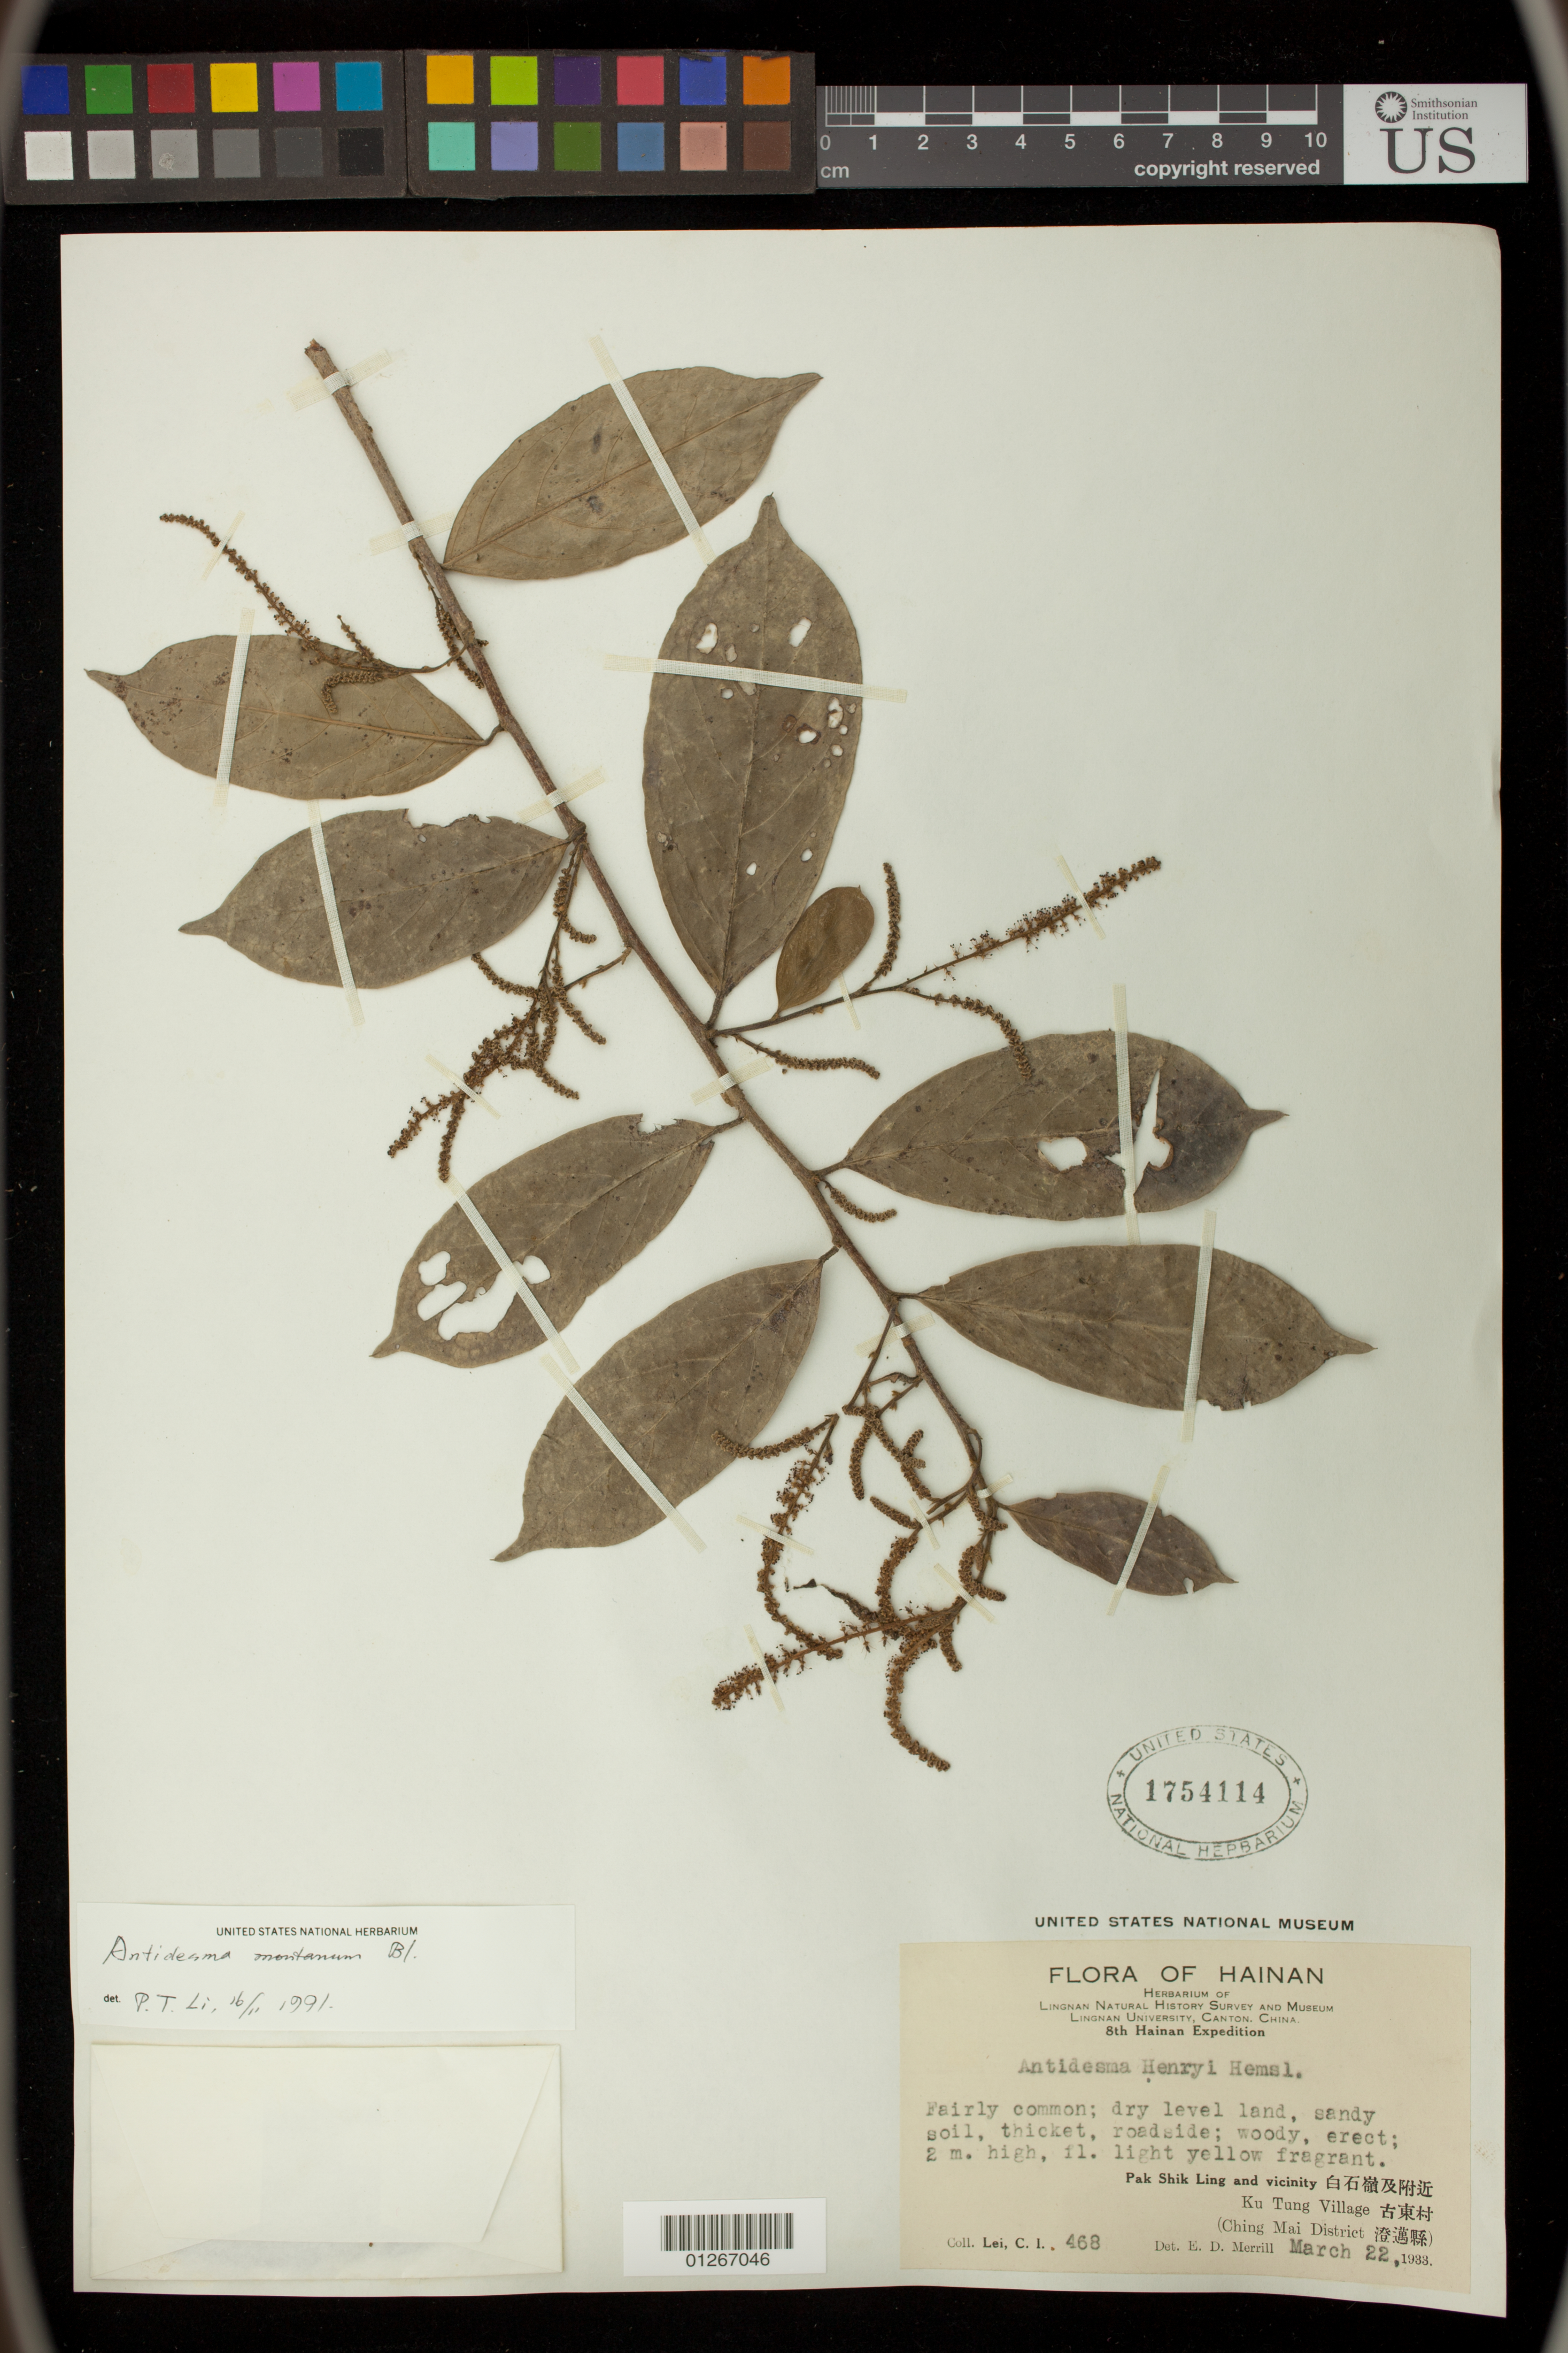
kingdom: Plantae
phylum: Tracheophyta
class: Magnoliopsida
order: Malpighiales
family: Phyllanthaceae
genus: Antidesma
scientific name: Antidesma montanum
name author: Blume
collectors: C. I. Lei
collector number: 468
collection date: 1933-03-22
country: China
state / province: Hainan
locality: Pak Shik Ling and vicinity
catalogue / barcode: US 1754114